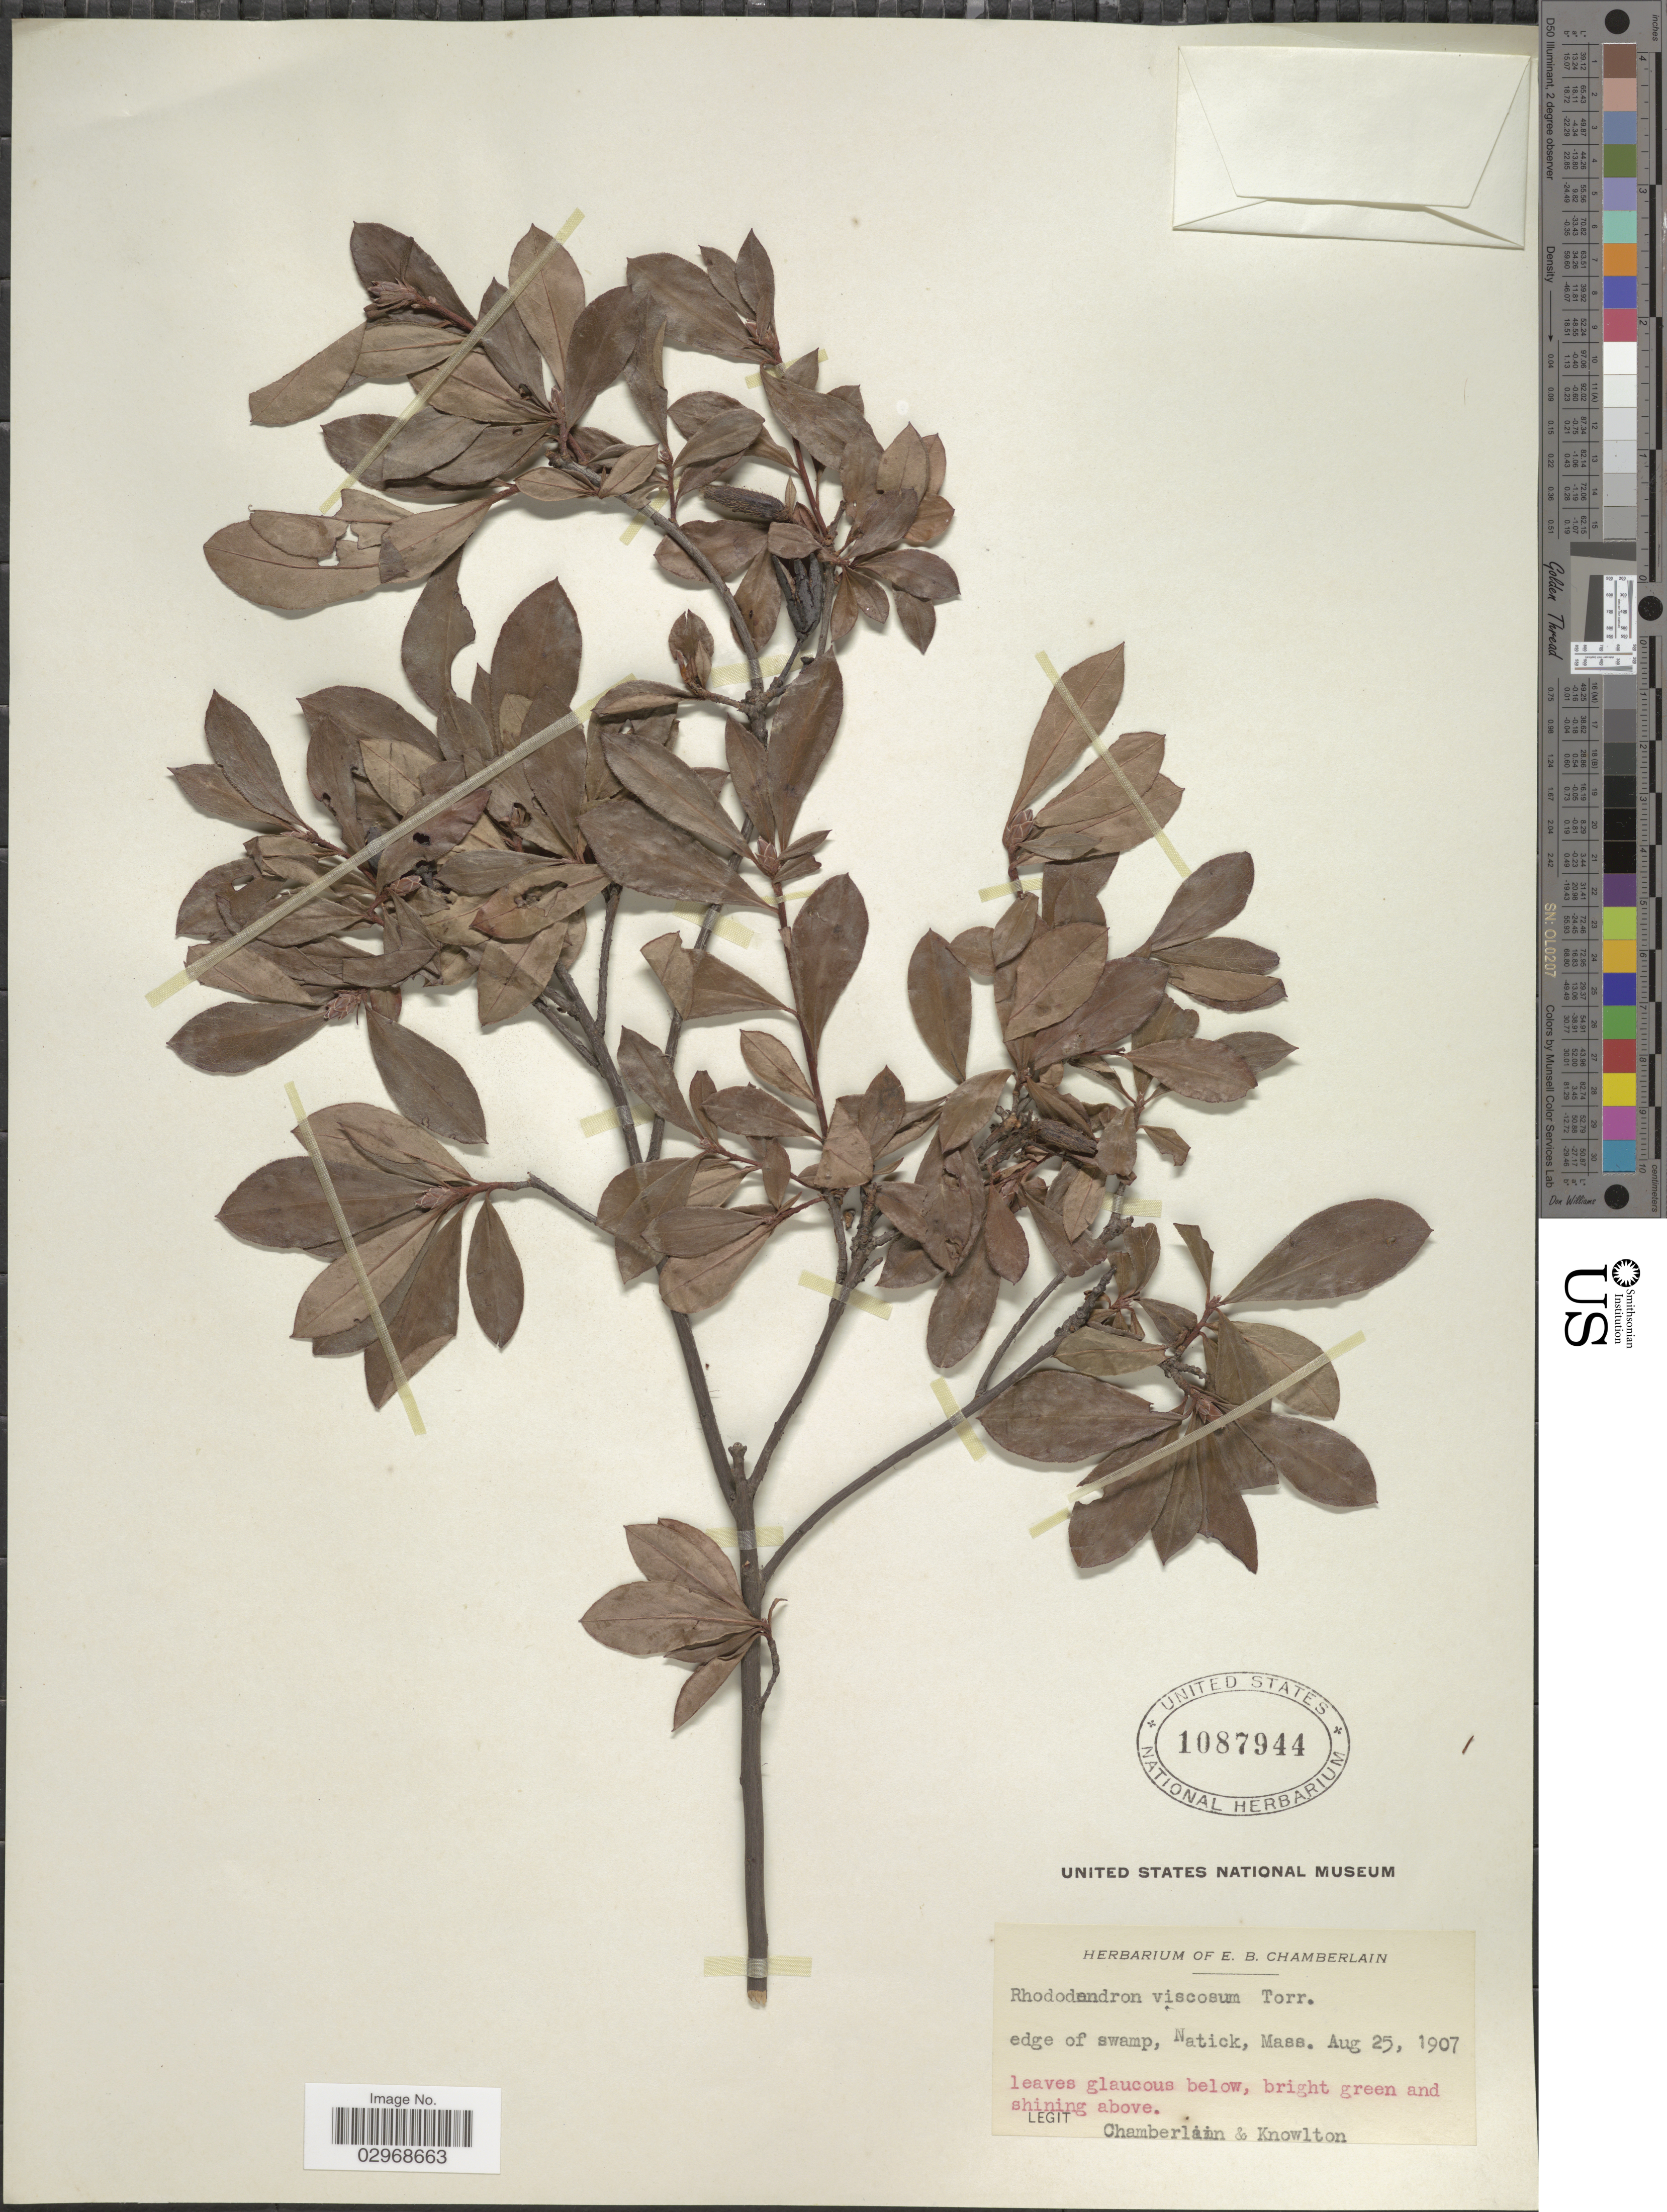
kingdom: Plantae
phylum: Tracheophyta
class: Magnoliopsida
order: Ericales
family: Ericaceae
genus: Rhododendron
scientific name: Rhododendron viscosum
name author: (L.) Torr.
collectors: -. Chamberlain & -. Knowlton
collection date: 1907-08-25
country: United States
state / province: Massachusetts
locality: Edge of swamp, Natick.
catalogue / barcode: US 1087944